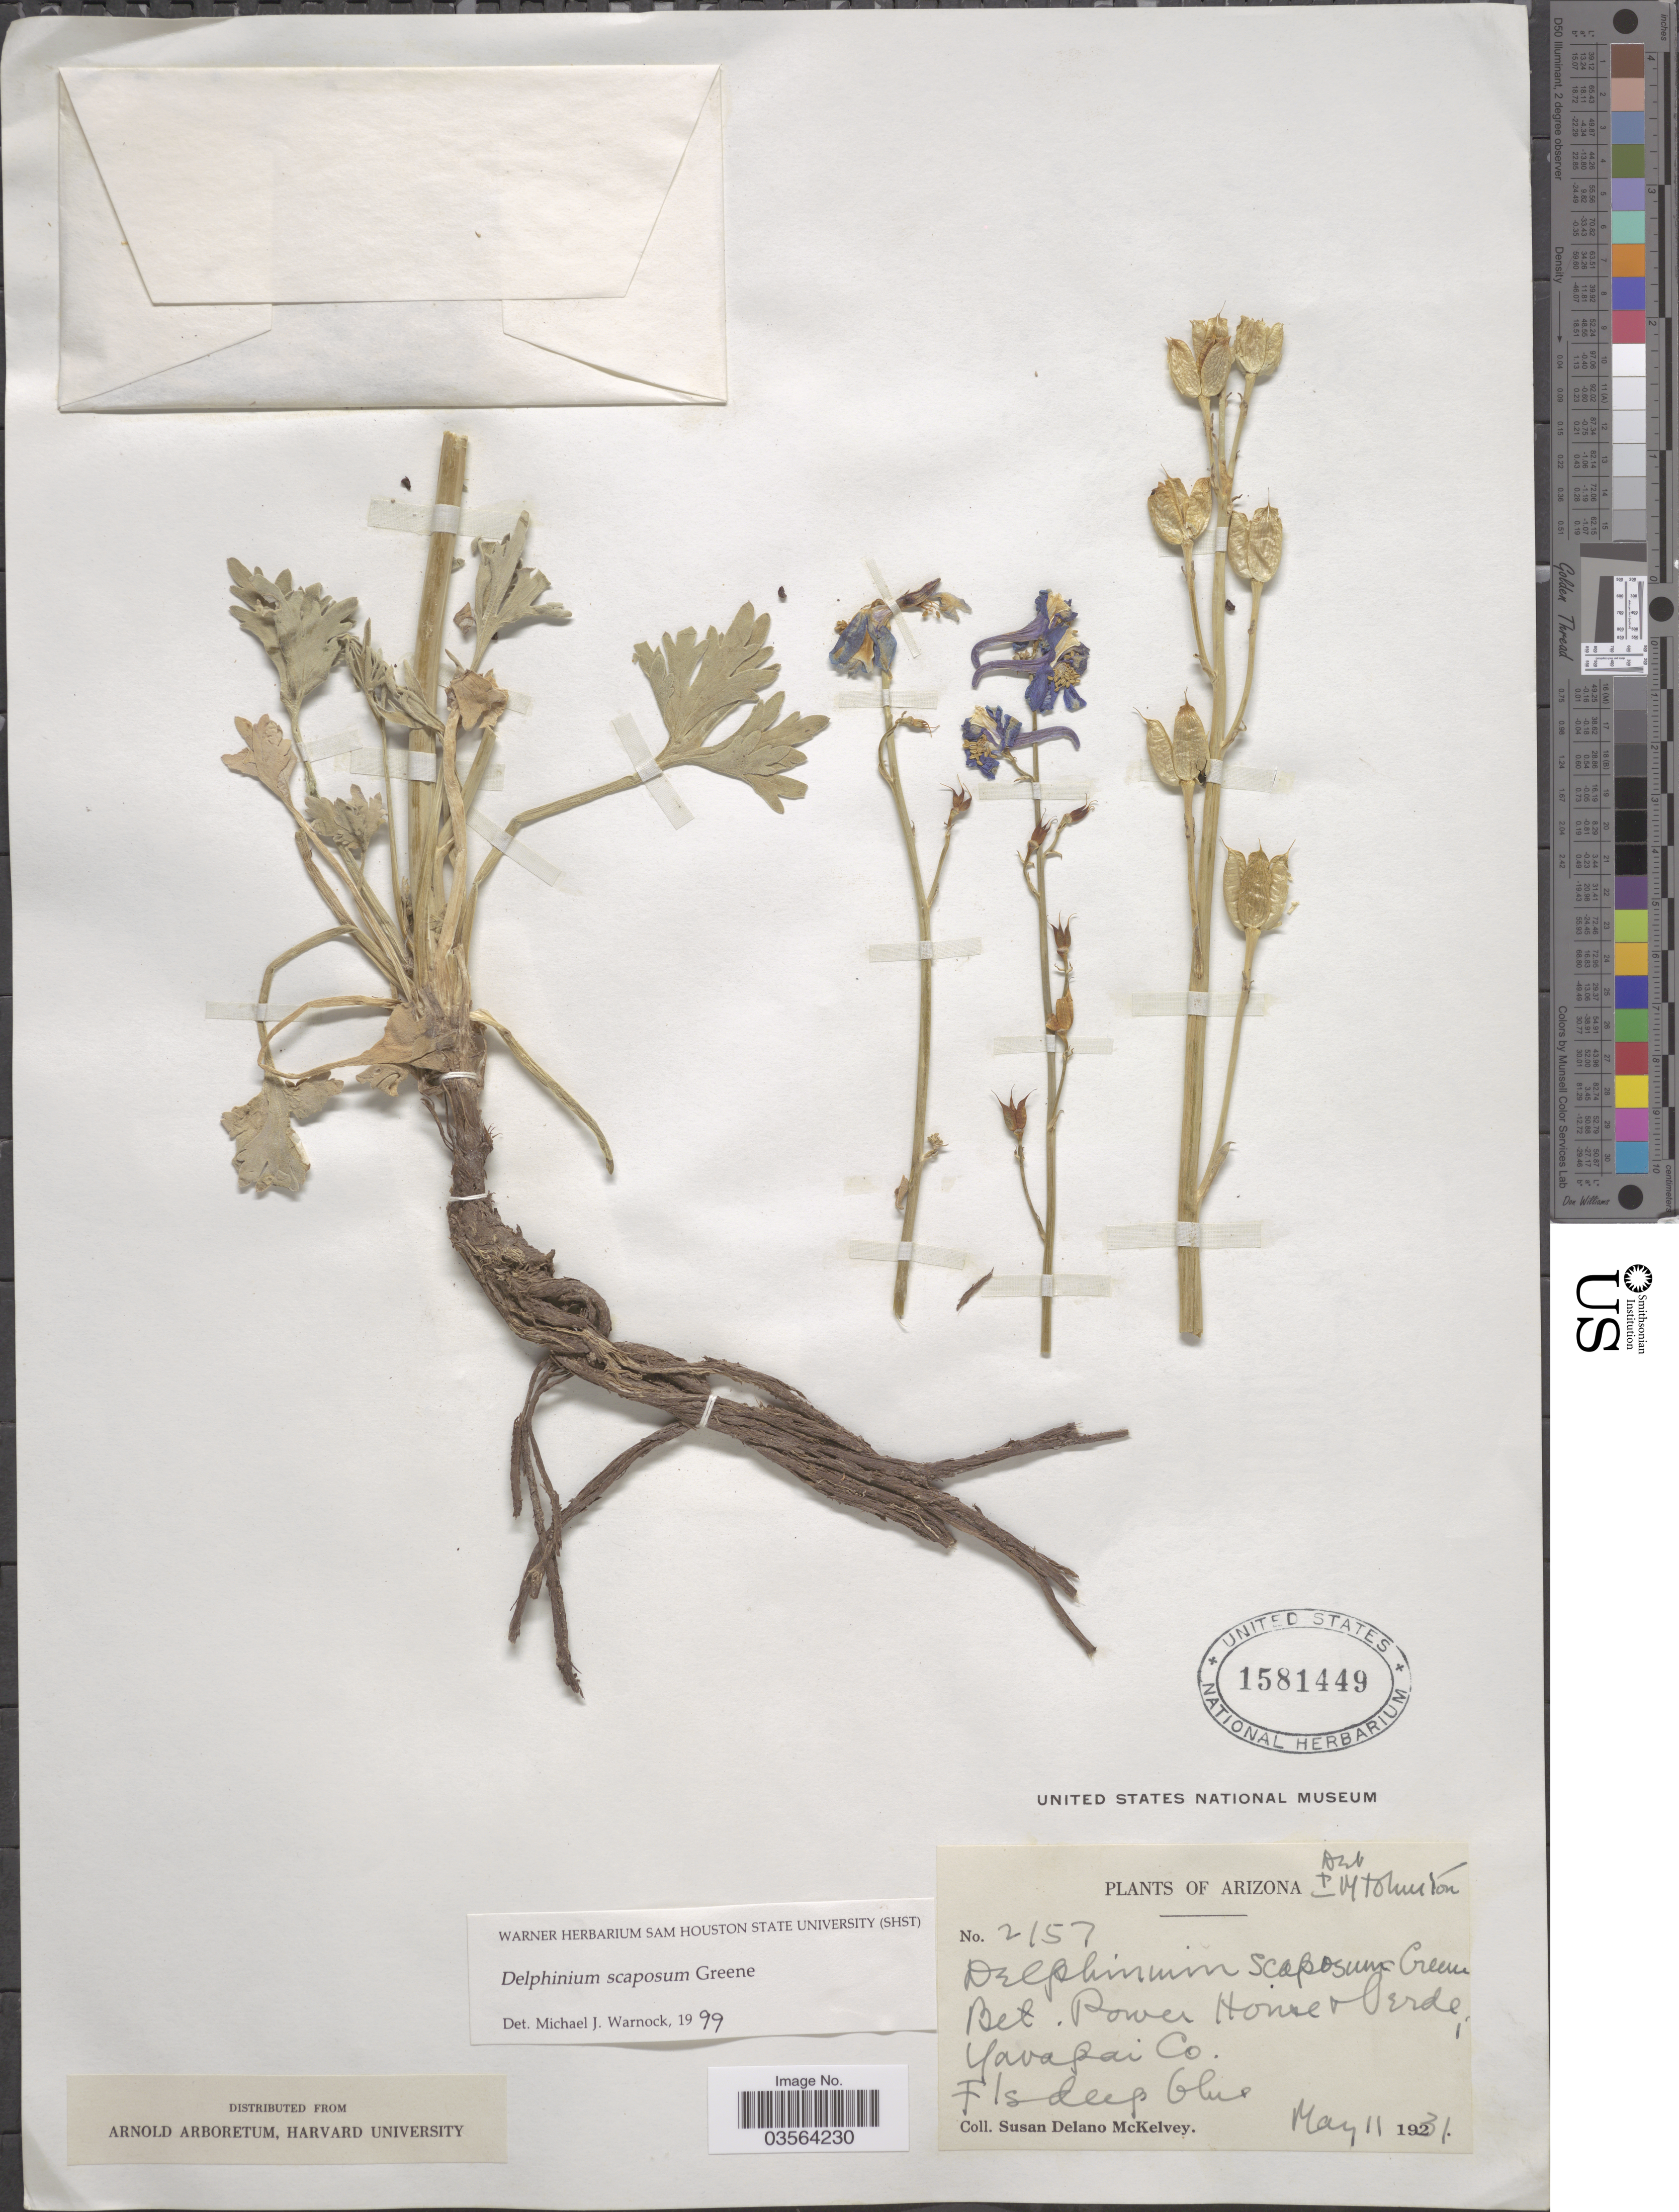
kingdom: Plantae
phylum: Tracheophyta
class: Magnoliopsida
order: Ranunculales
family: Ranunculaceae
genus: Delphinium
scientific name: Delphinium scaposum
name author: Greene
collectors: S. A. McKelvey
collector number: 2157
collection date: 1931-05-11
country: United States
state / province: Arizona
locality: Bet. Power Home & Verde, Yavapai Co.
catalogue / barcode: US 1581449